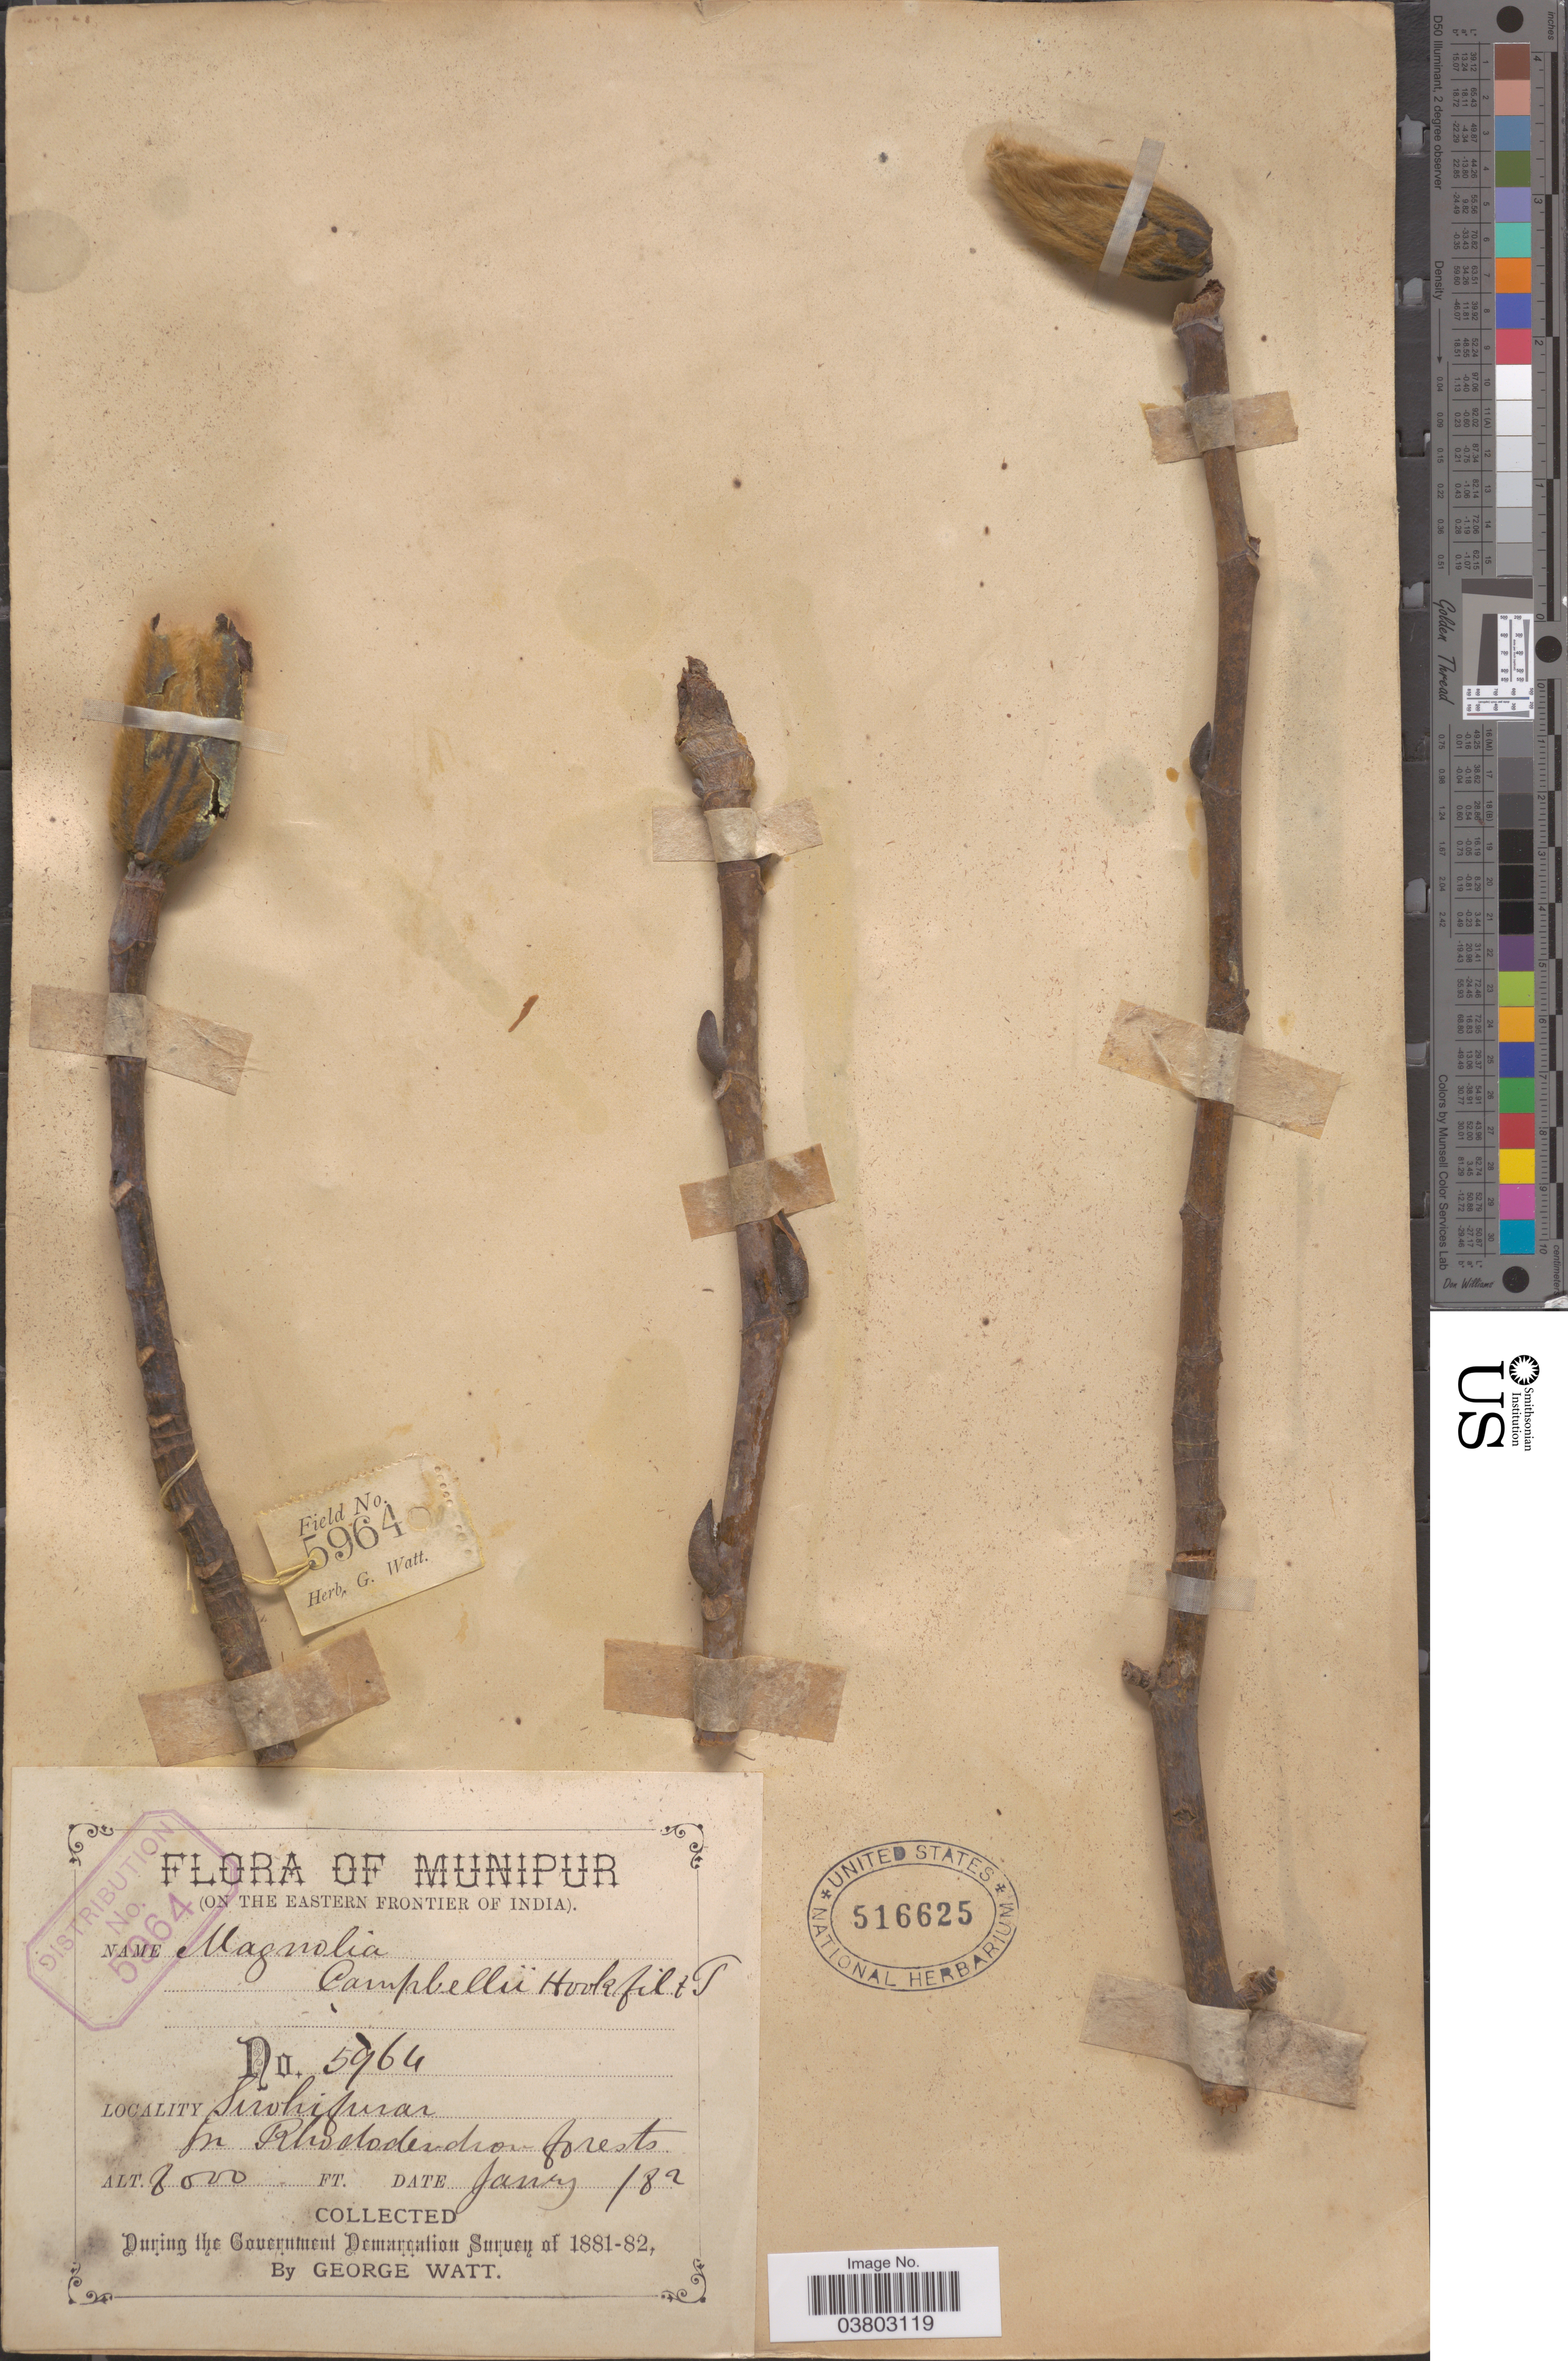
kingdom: Plantae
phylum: Tracheophyta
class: Magnoliopsida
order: Magnoliales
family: Magnoliaceae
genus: Magnolia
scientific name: Magnolia campbellii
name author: Hook. f. & Thomson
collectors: G. Watt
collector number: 5964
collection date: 1882-01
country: India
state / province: Manipur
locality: Munipur. (On the eastern Frontier of India). Sirohifuran in Rhododendron forests.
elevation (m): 2438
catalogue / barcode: US 516625